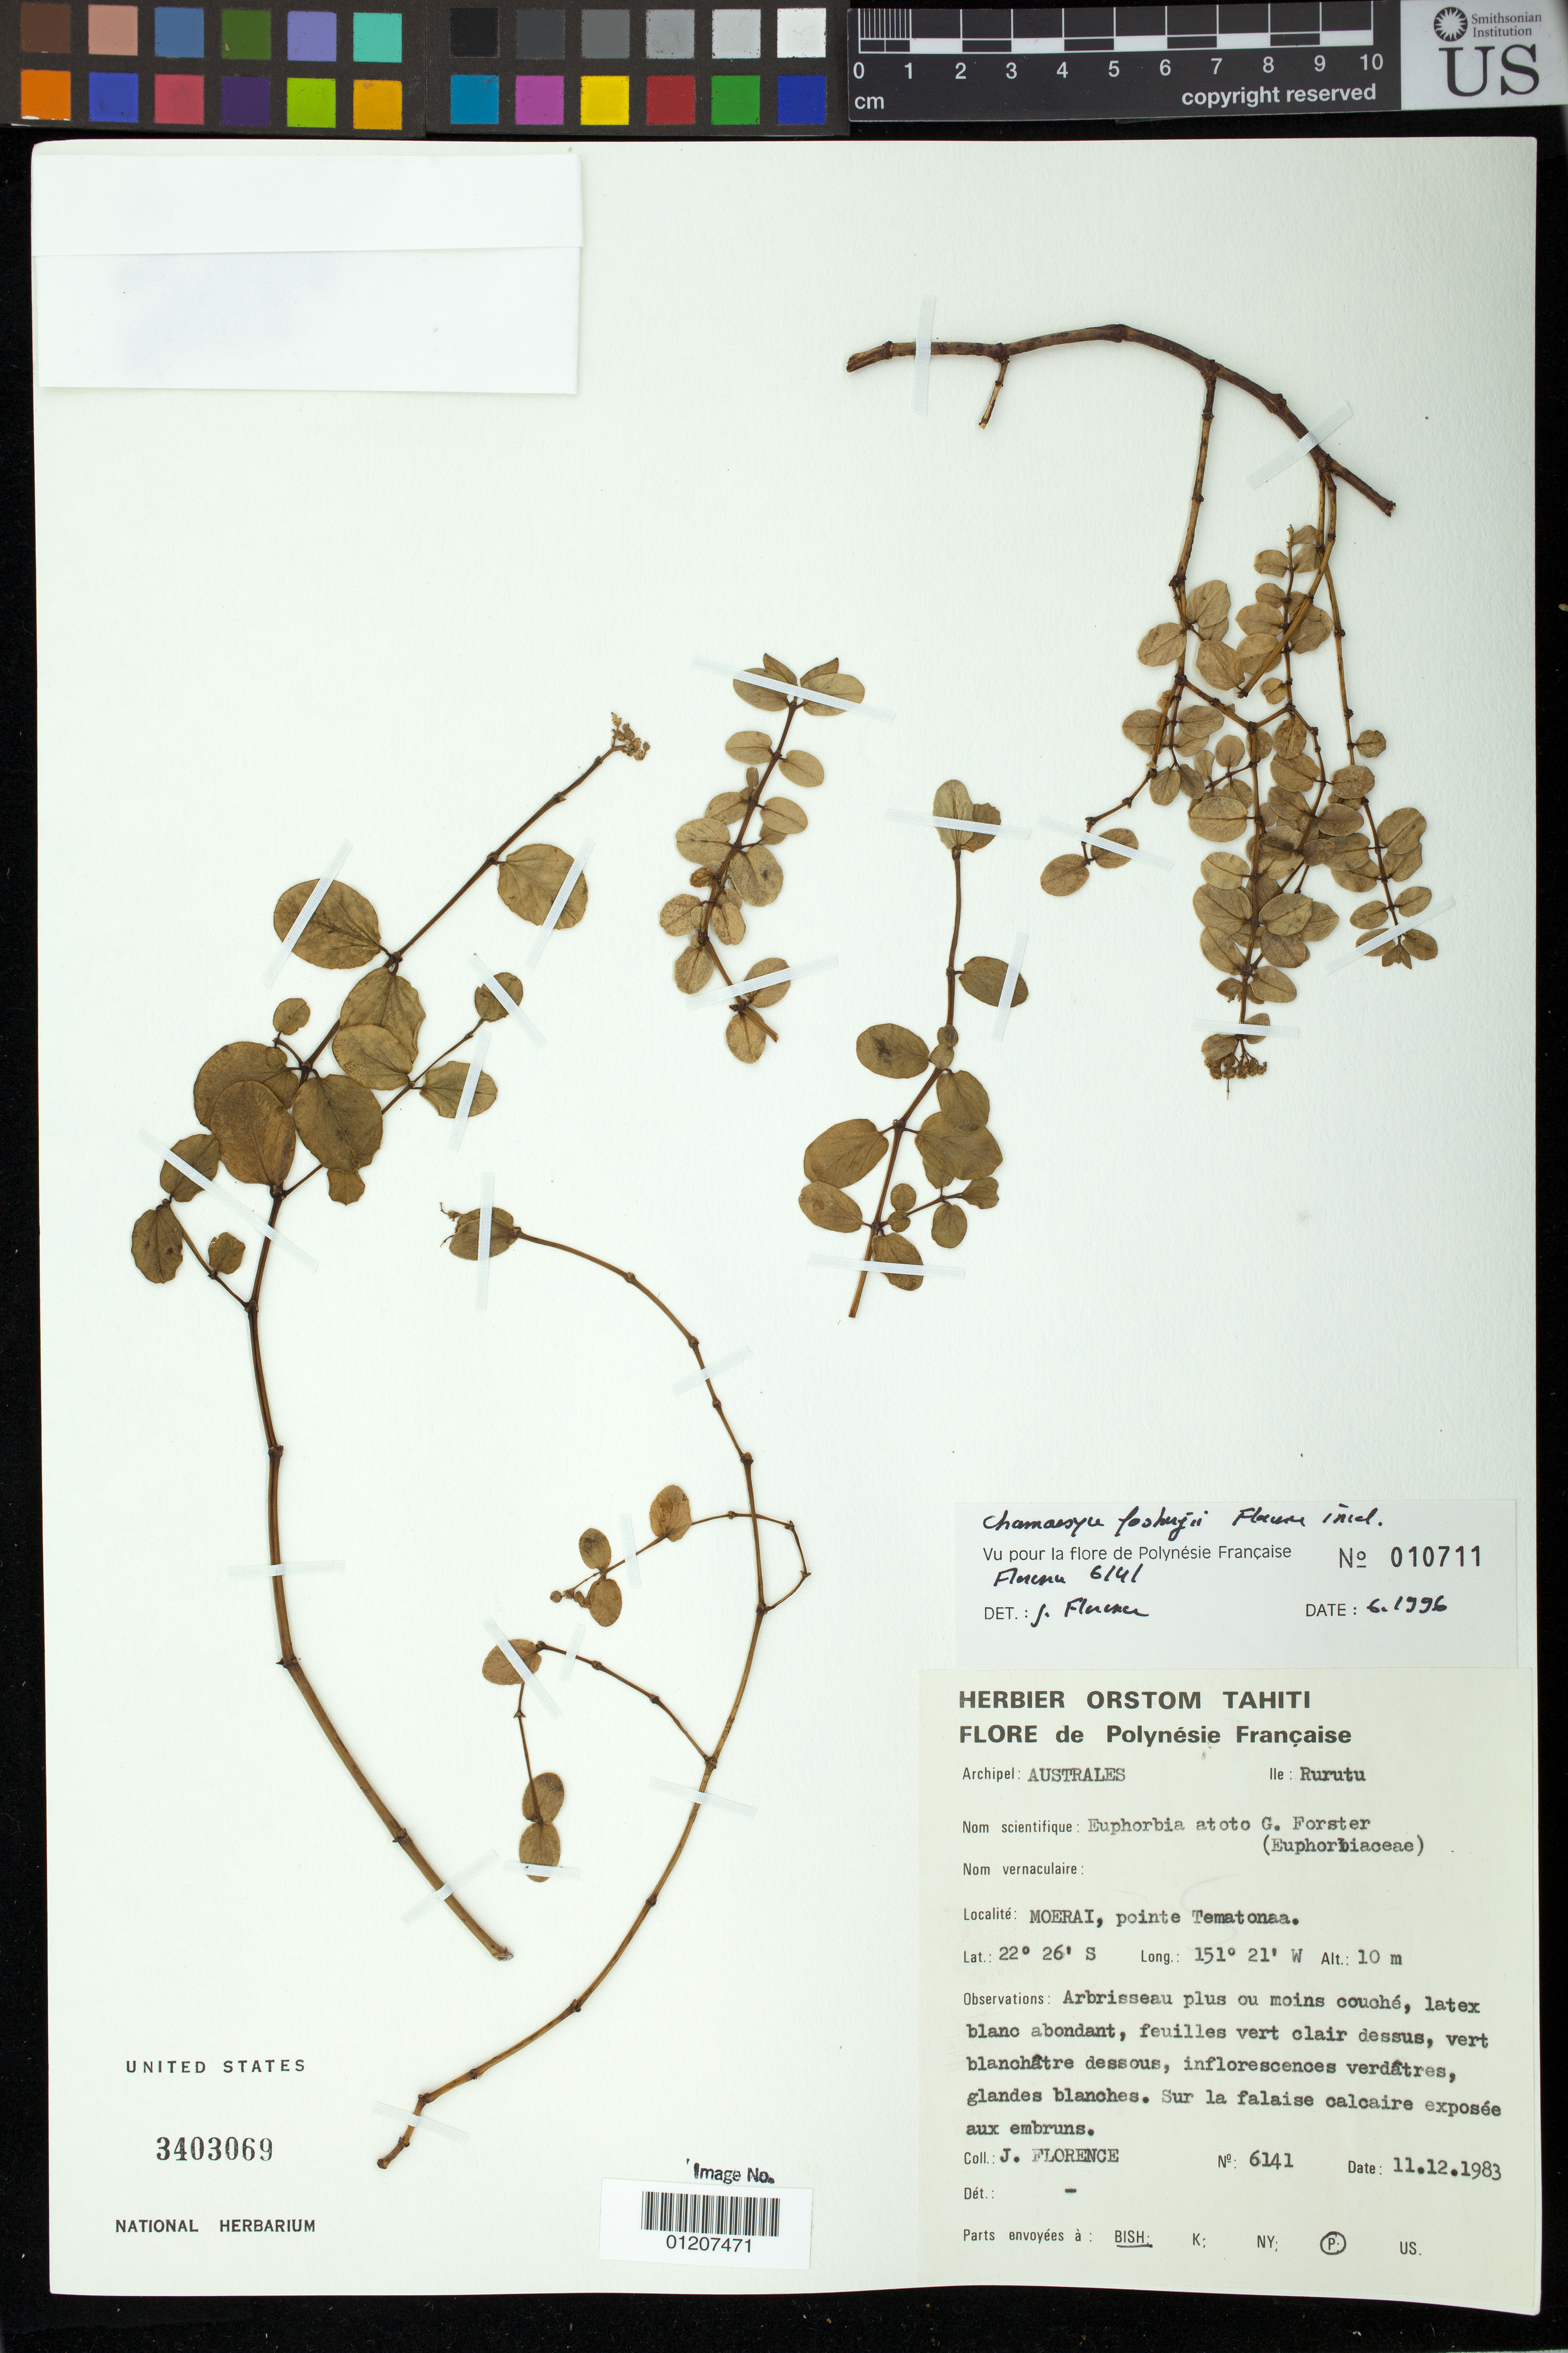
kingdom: Plantae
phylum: Tracheophyta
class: Magnoliopsida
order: Malpighiales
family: Euphorbiaceae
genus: Euphorbia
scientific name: Euphorbia fosbergii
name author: (J. Florence) Govaerts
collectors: J. Florence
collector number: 6141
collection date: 1983-12-11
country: French Polynesia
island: Rurutu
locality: Moerai, pointe Tematonaa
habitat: exposè aux embruns.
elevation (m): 10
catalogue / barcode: US 3403069